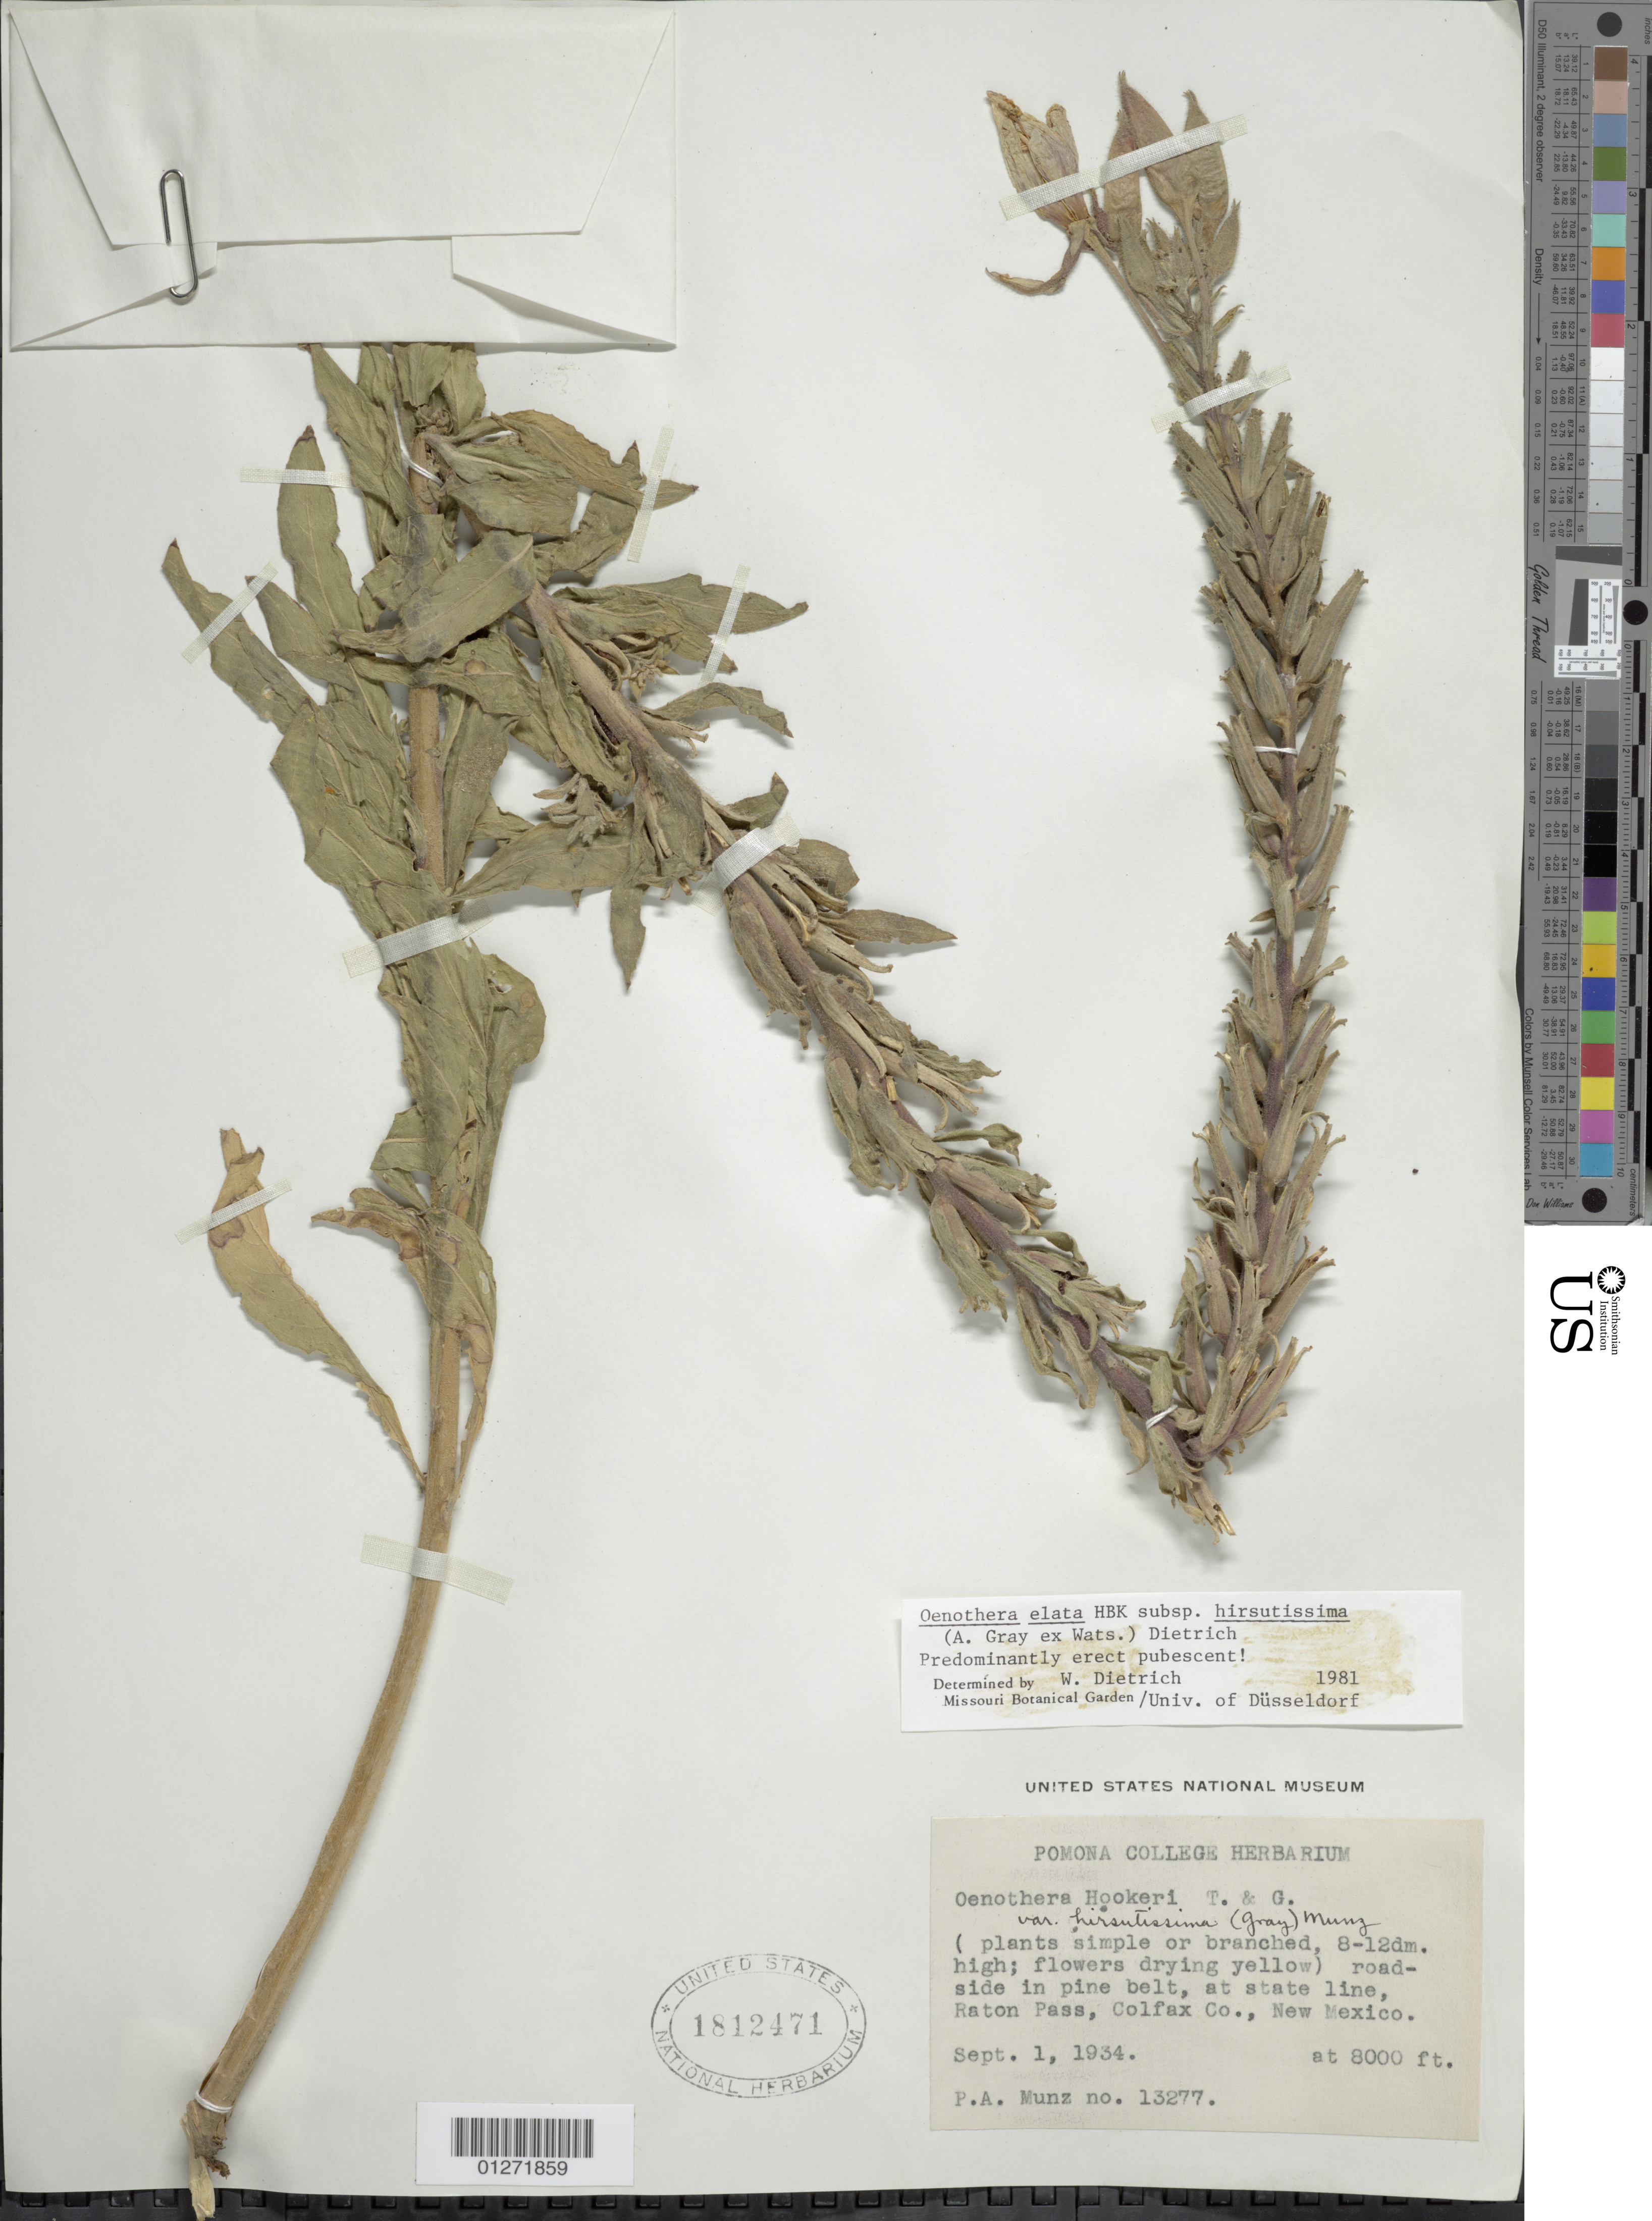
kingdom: Plantae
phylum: Tracheophyta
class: Magnoliopsida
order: Myrtales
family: Onagraceae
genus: Oenothera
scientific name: Oenothera elata subsp. hirsutissima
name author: (A. Gray ex S. Watson) W. Dietr.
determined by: Dietrich, W.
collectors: P. A. Munz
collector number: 13277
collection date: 1934-09-01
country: United States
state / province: New Mexico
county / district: Colfax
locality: at state line, Raton Pass.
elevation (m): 2438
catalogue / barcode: US 1812471